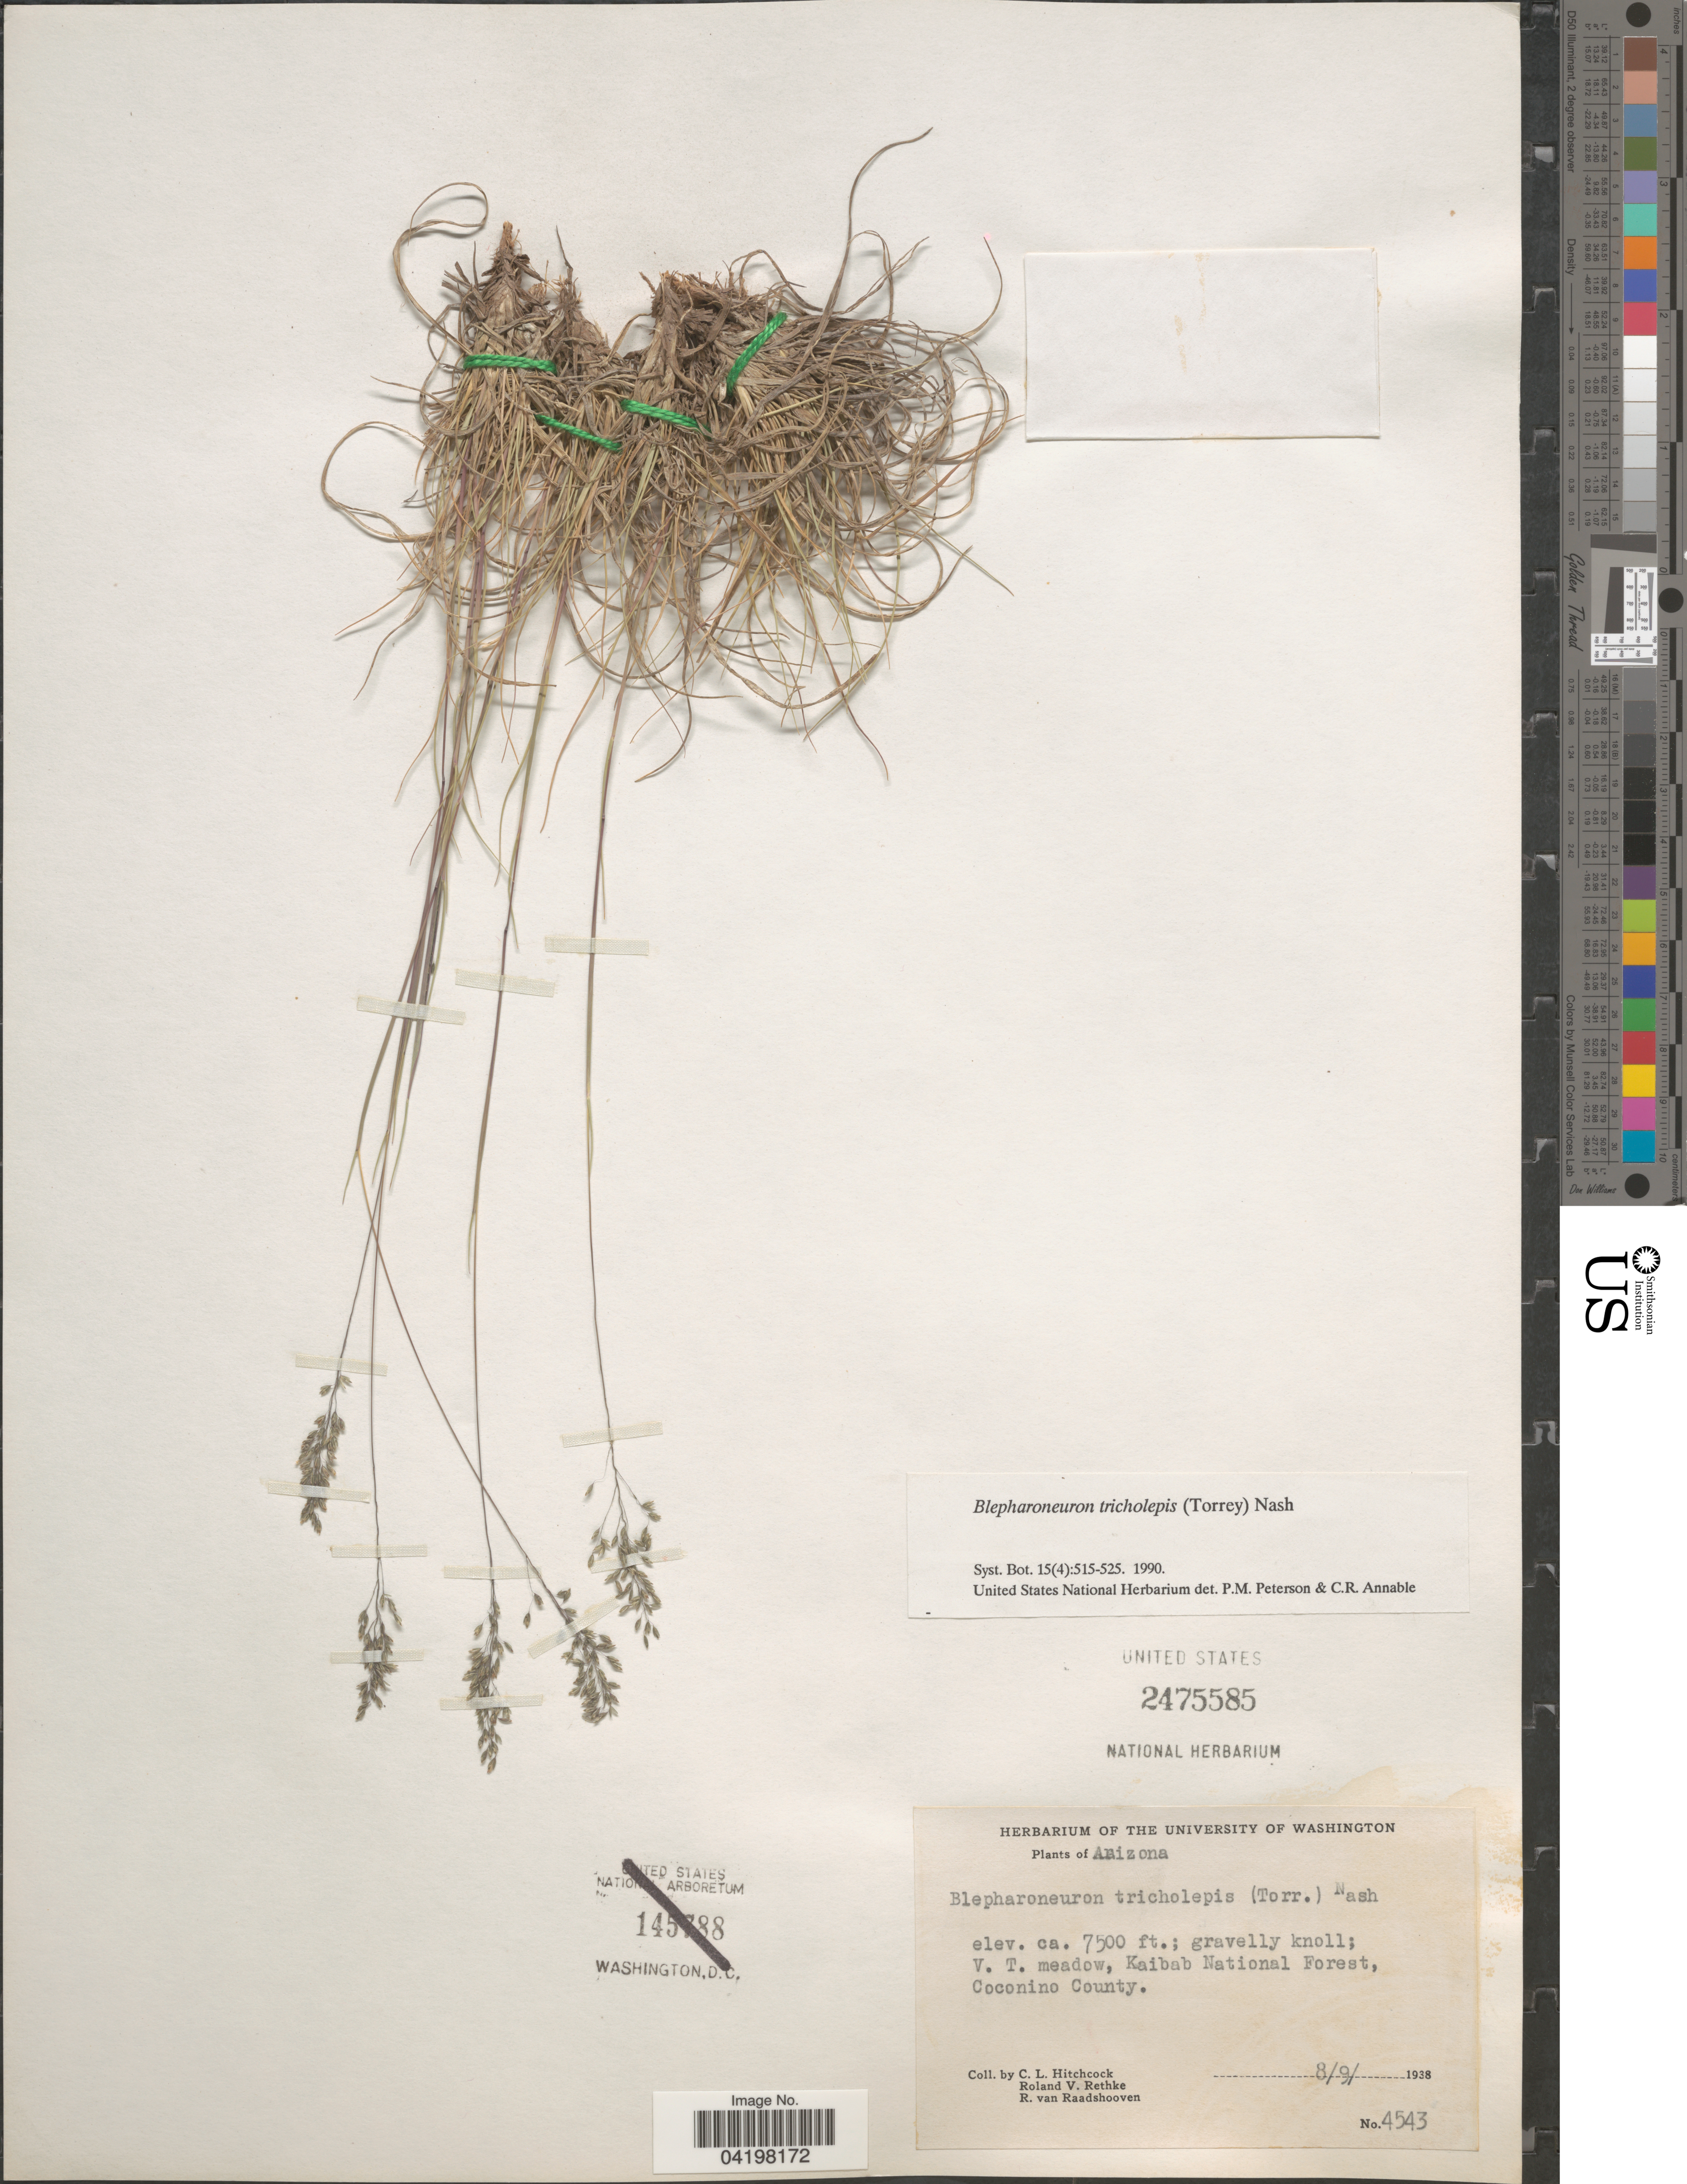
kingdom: Plantae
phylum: Tracheophyta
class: Liliopsida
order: Poales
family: Poaceae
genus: Muhlenbergia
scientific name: Muhlenbergia tricholepis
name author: (Torr.) Columbus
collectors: C. L. Hitchcock, R. Rethke & R. Raadshooven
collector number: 4543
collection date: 1938-08-09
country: United States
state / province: Arizona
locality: V. T. meadow, Kaibab National Forest, Coconino County.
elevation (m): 2286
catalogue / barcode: US 2475585